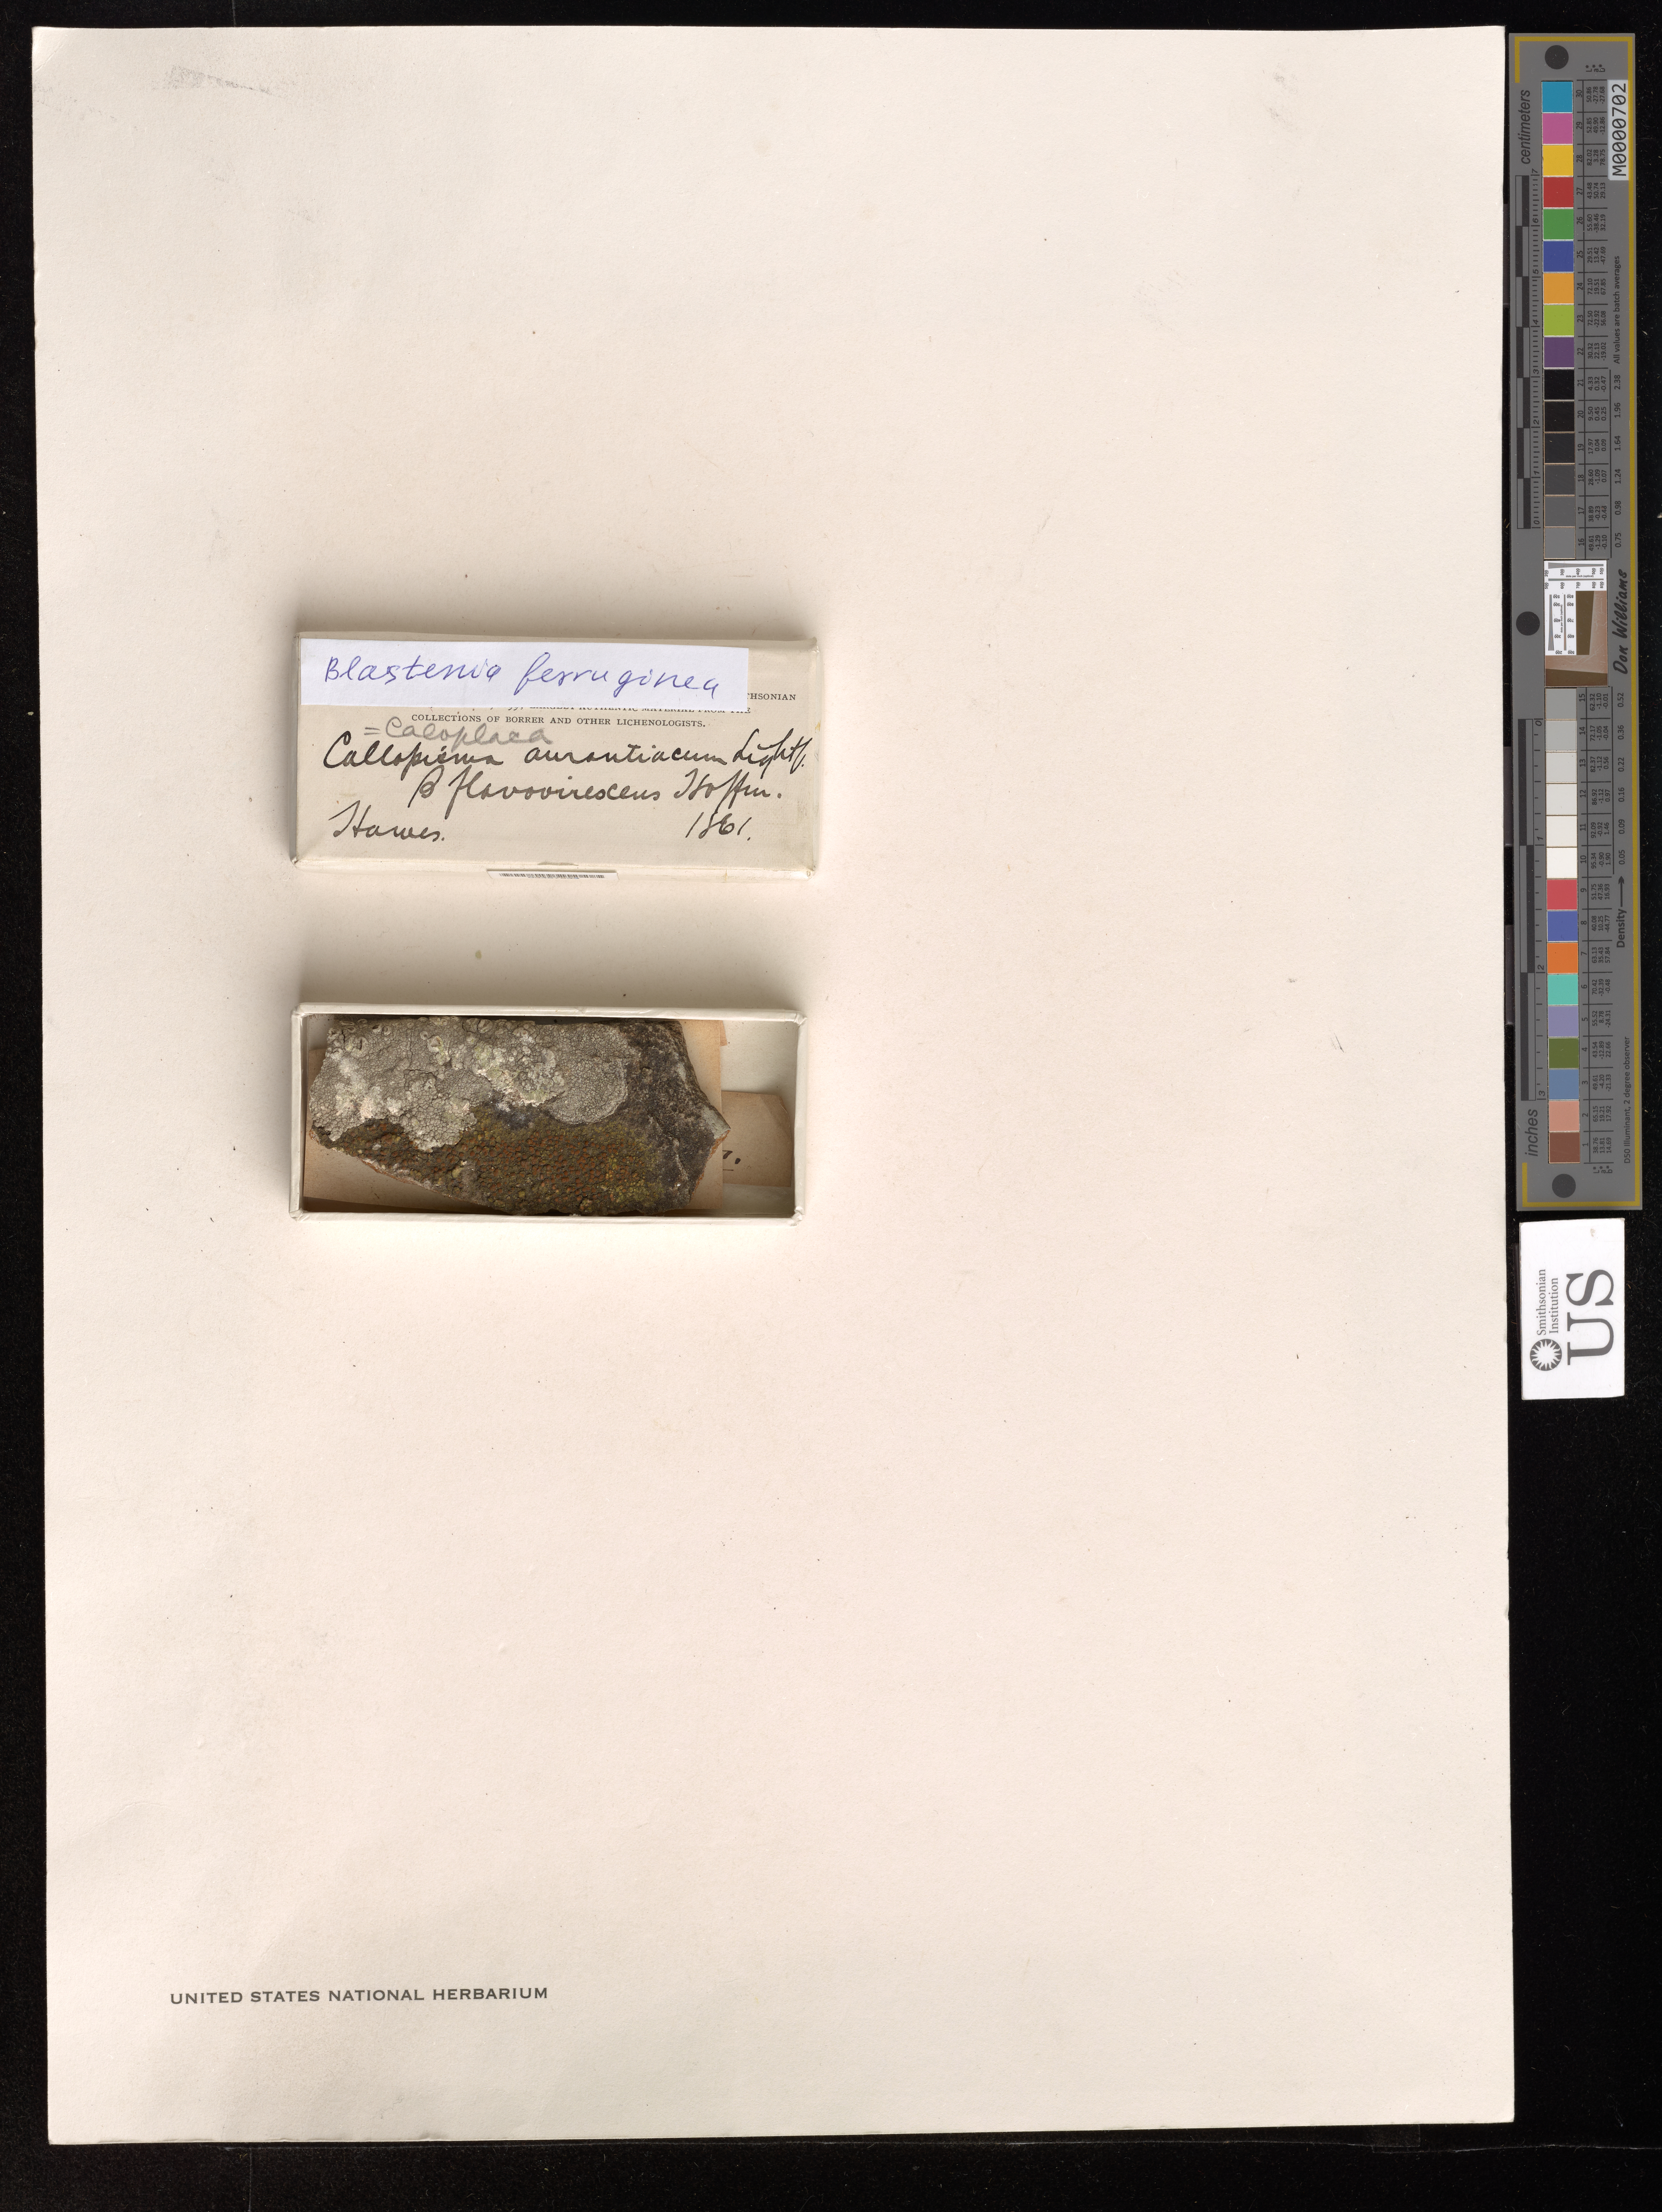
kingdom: Fungi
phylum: Ascomycota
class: Lecanoromycetes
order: Teloschistales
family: Teloschistaceae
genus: Blastenia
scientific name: Blastenia ferruginea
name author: (Huds.) A. Massal.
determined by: Lichen Identifications Updating Project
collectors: J. G. Baker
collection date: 1861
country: United Kingdom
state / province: England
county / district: North Yorkshire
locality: Hawes